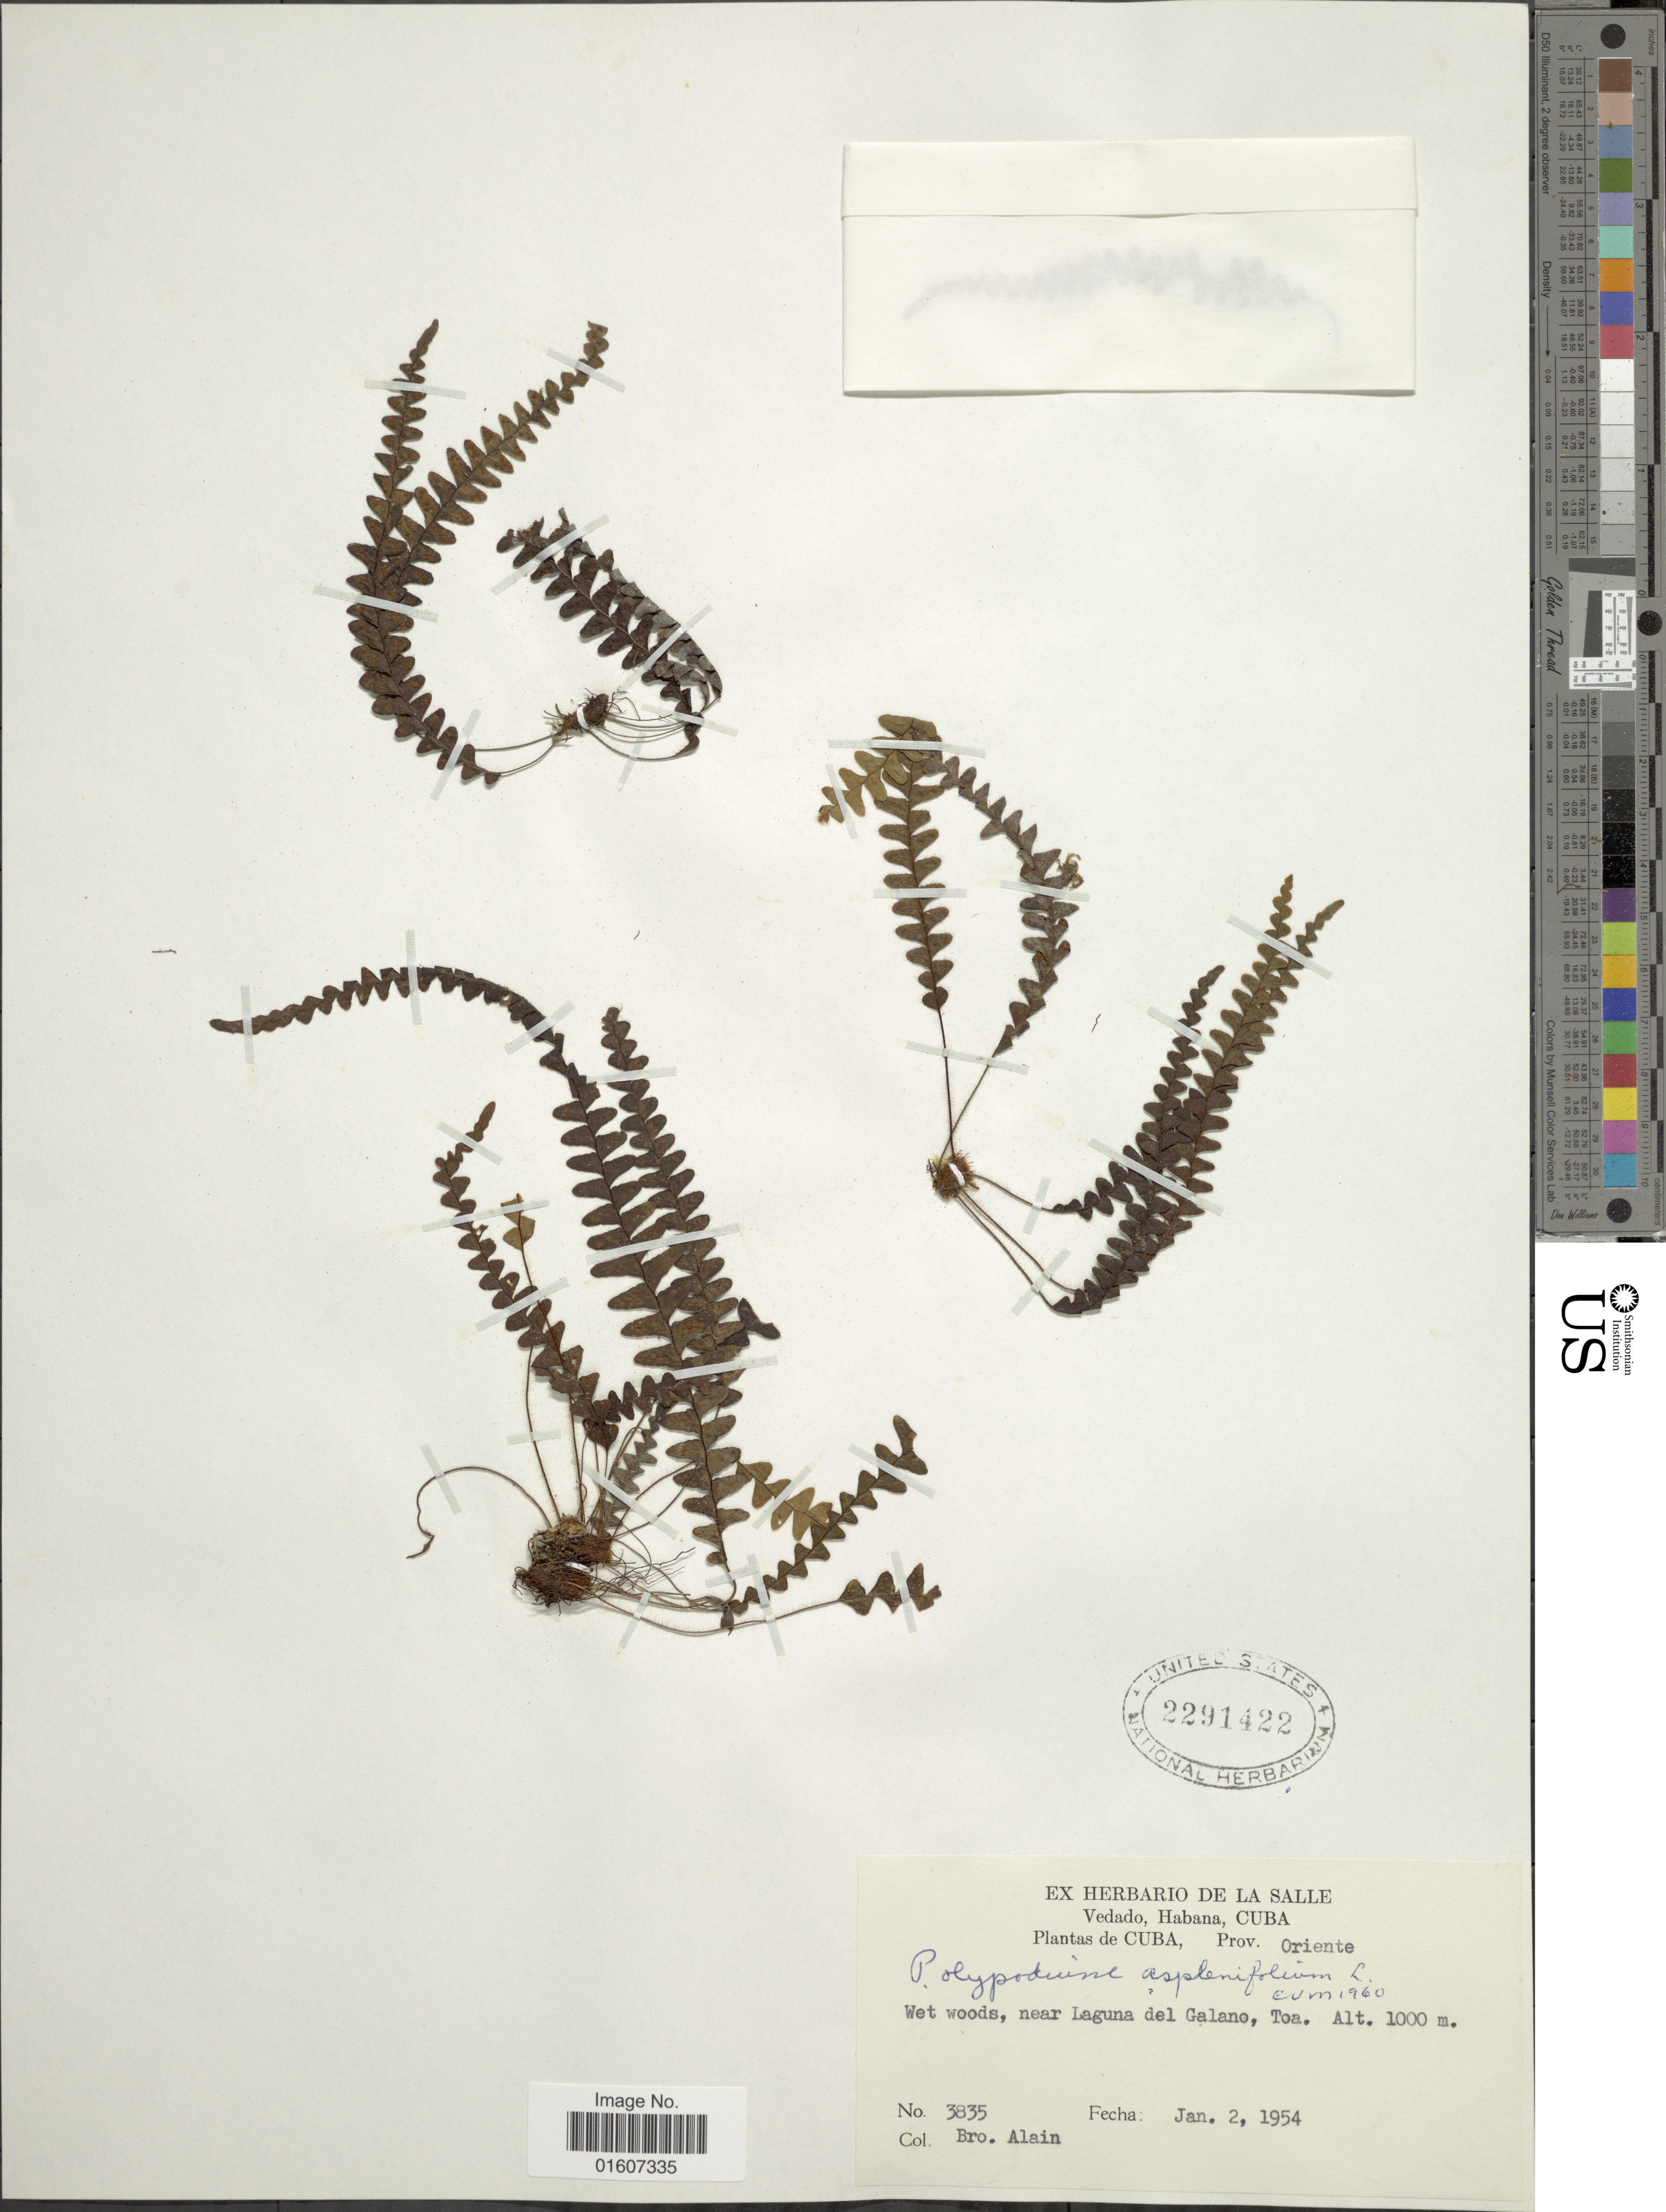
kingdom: Plantae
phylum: Tracheophyta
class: Polypodiopsida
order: Polypodiales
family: Polypodiaceae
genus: Terpsichore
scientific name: Terpsichore asplenifolia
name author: (L.) A.R. Sm.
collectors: A. H. Liogier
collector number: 3835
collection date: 1954-01-02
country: Cuba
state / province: Oriente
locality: Wet woods, near Laguna del Galano, Toa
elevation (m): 1000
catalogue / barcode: US 2291422